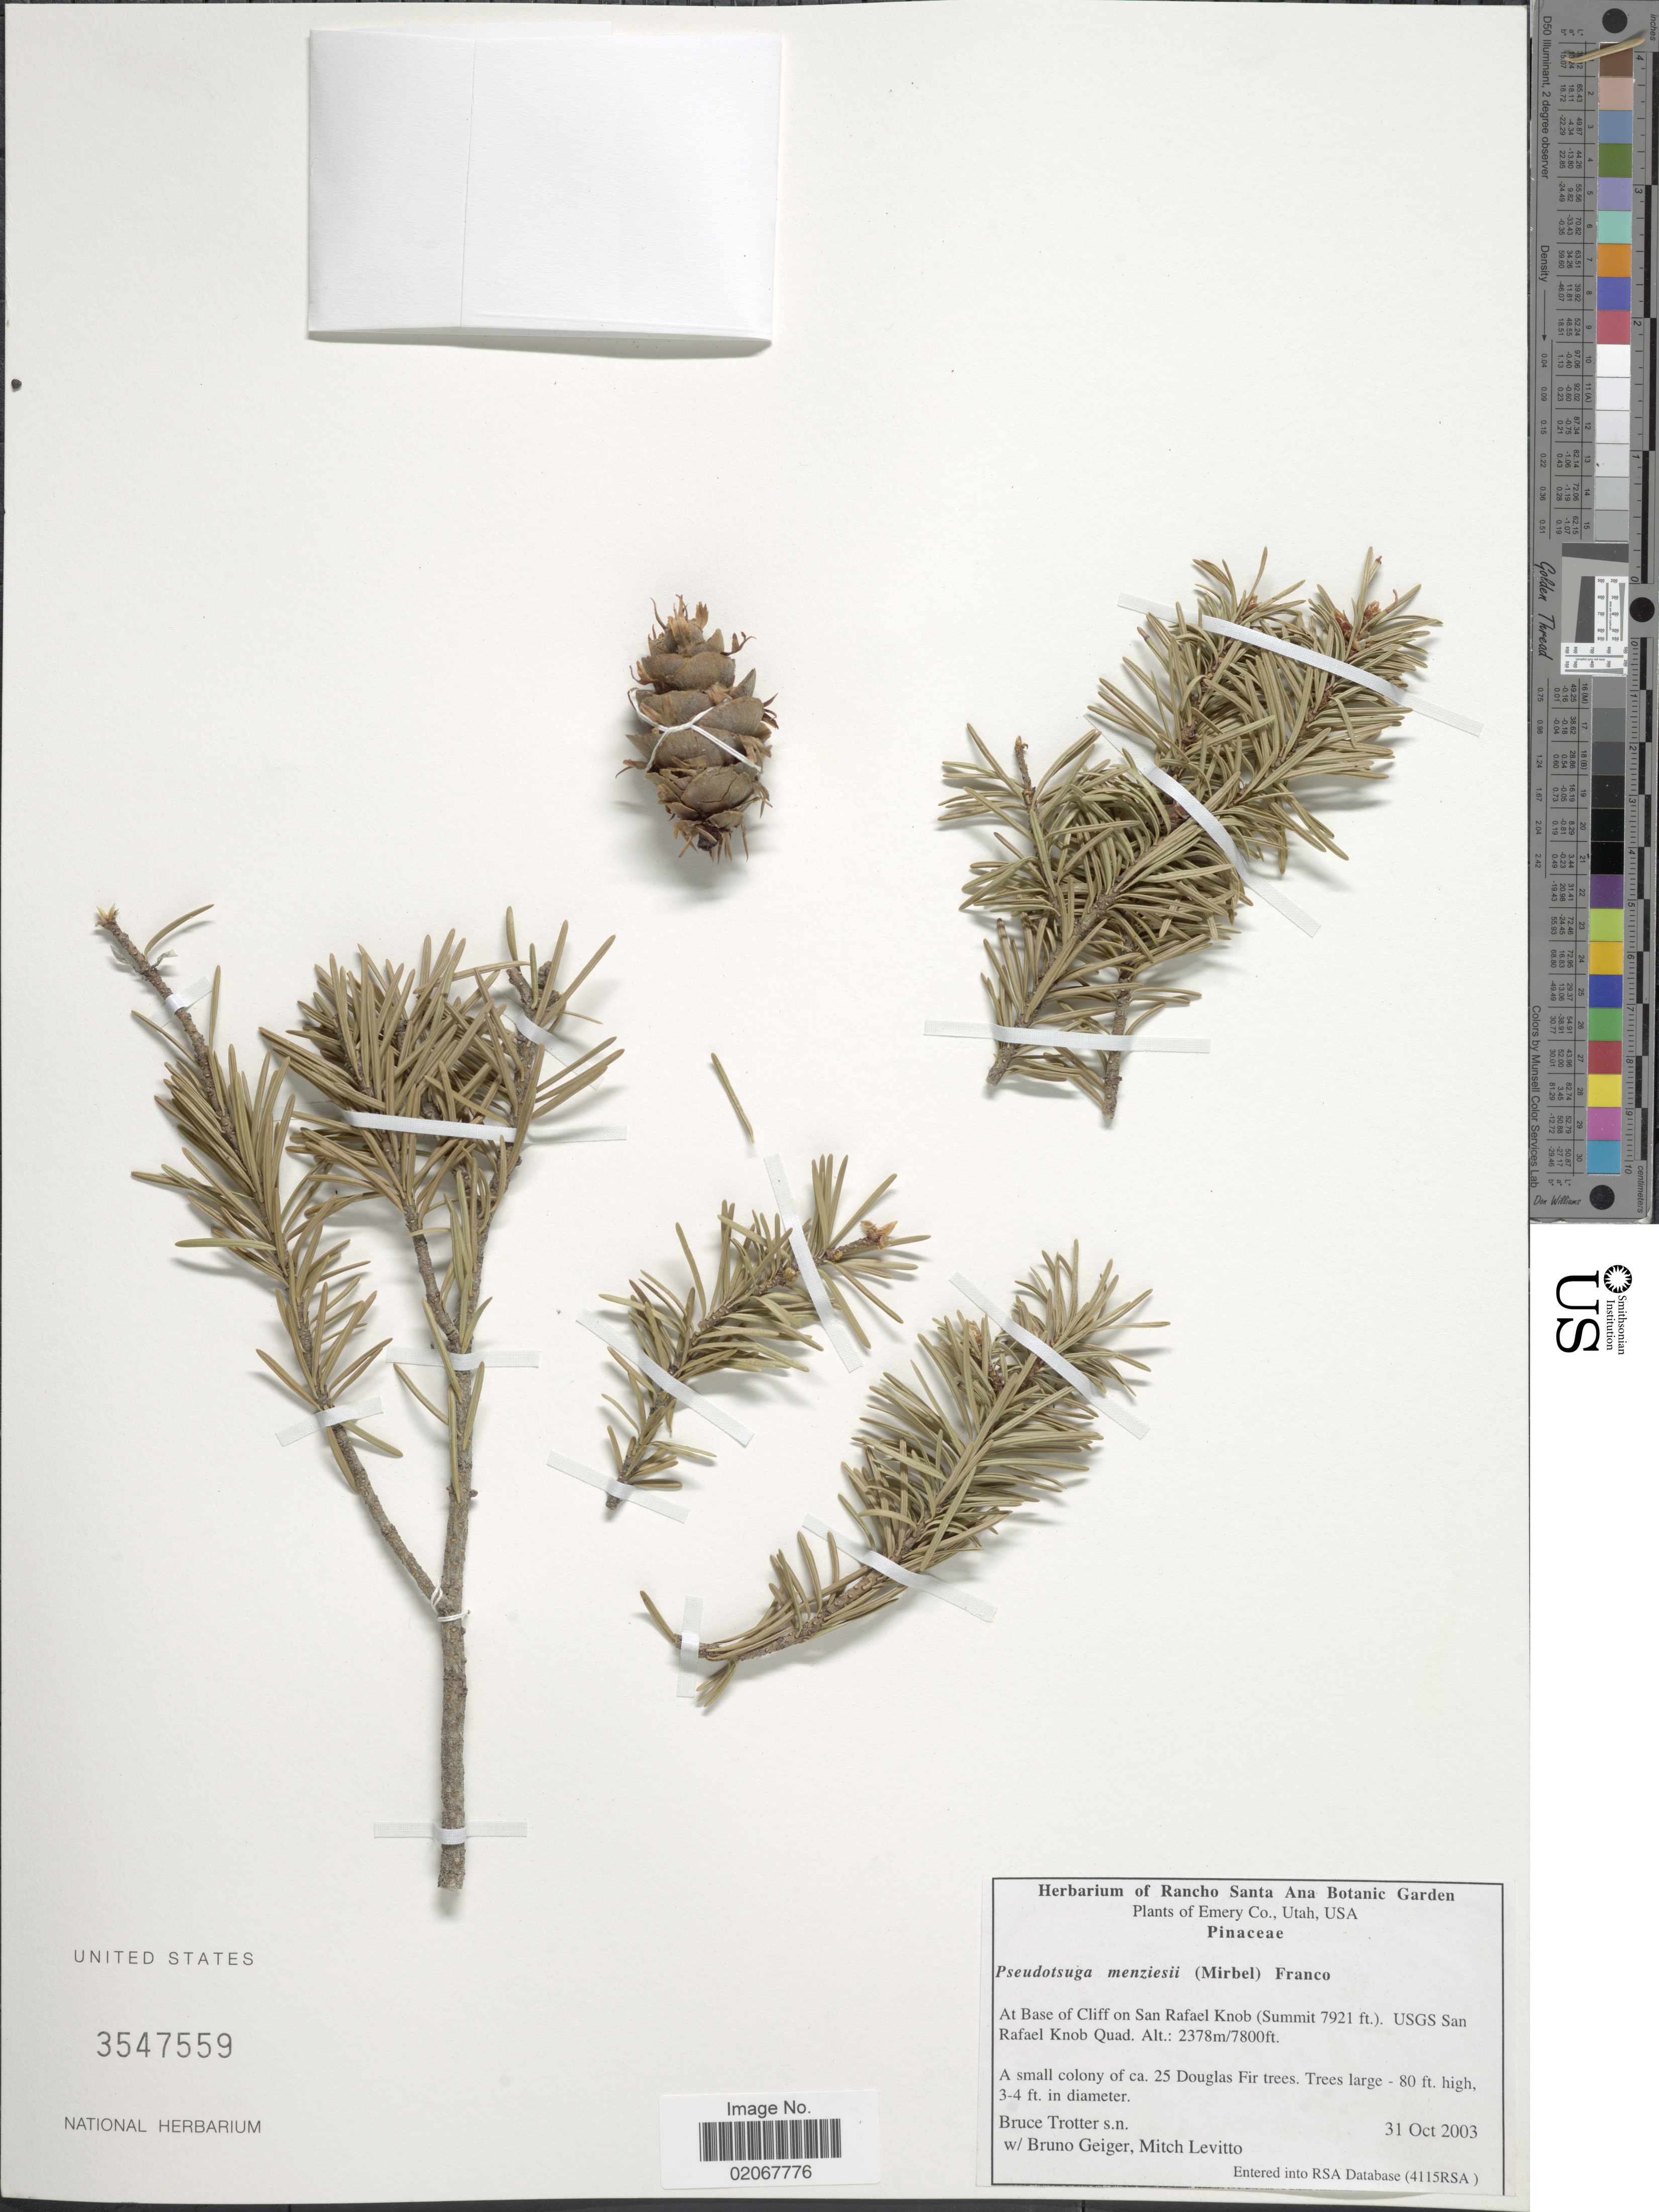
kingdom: Plantae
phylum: Tracheophyta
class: Pinopsida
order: Pinales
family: Pinaceae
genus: Pseudotsuga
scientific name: Pseudotsuga menziesii var. glauca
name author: (Beissn.) Franco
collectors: B. Trotter, B. Geiger & M. Levitto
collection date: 2003-10-31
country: United States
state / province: Utah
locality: Emery Co. At base of Cliff on San Rafael Knob (Summit 7921 ft.) USGS San Rafael Knob Quad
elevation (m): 2377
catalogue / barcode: US 3547559